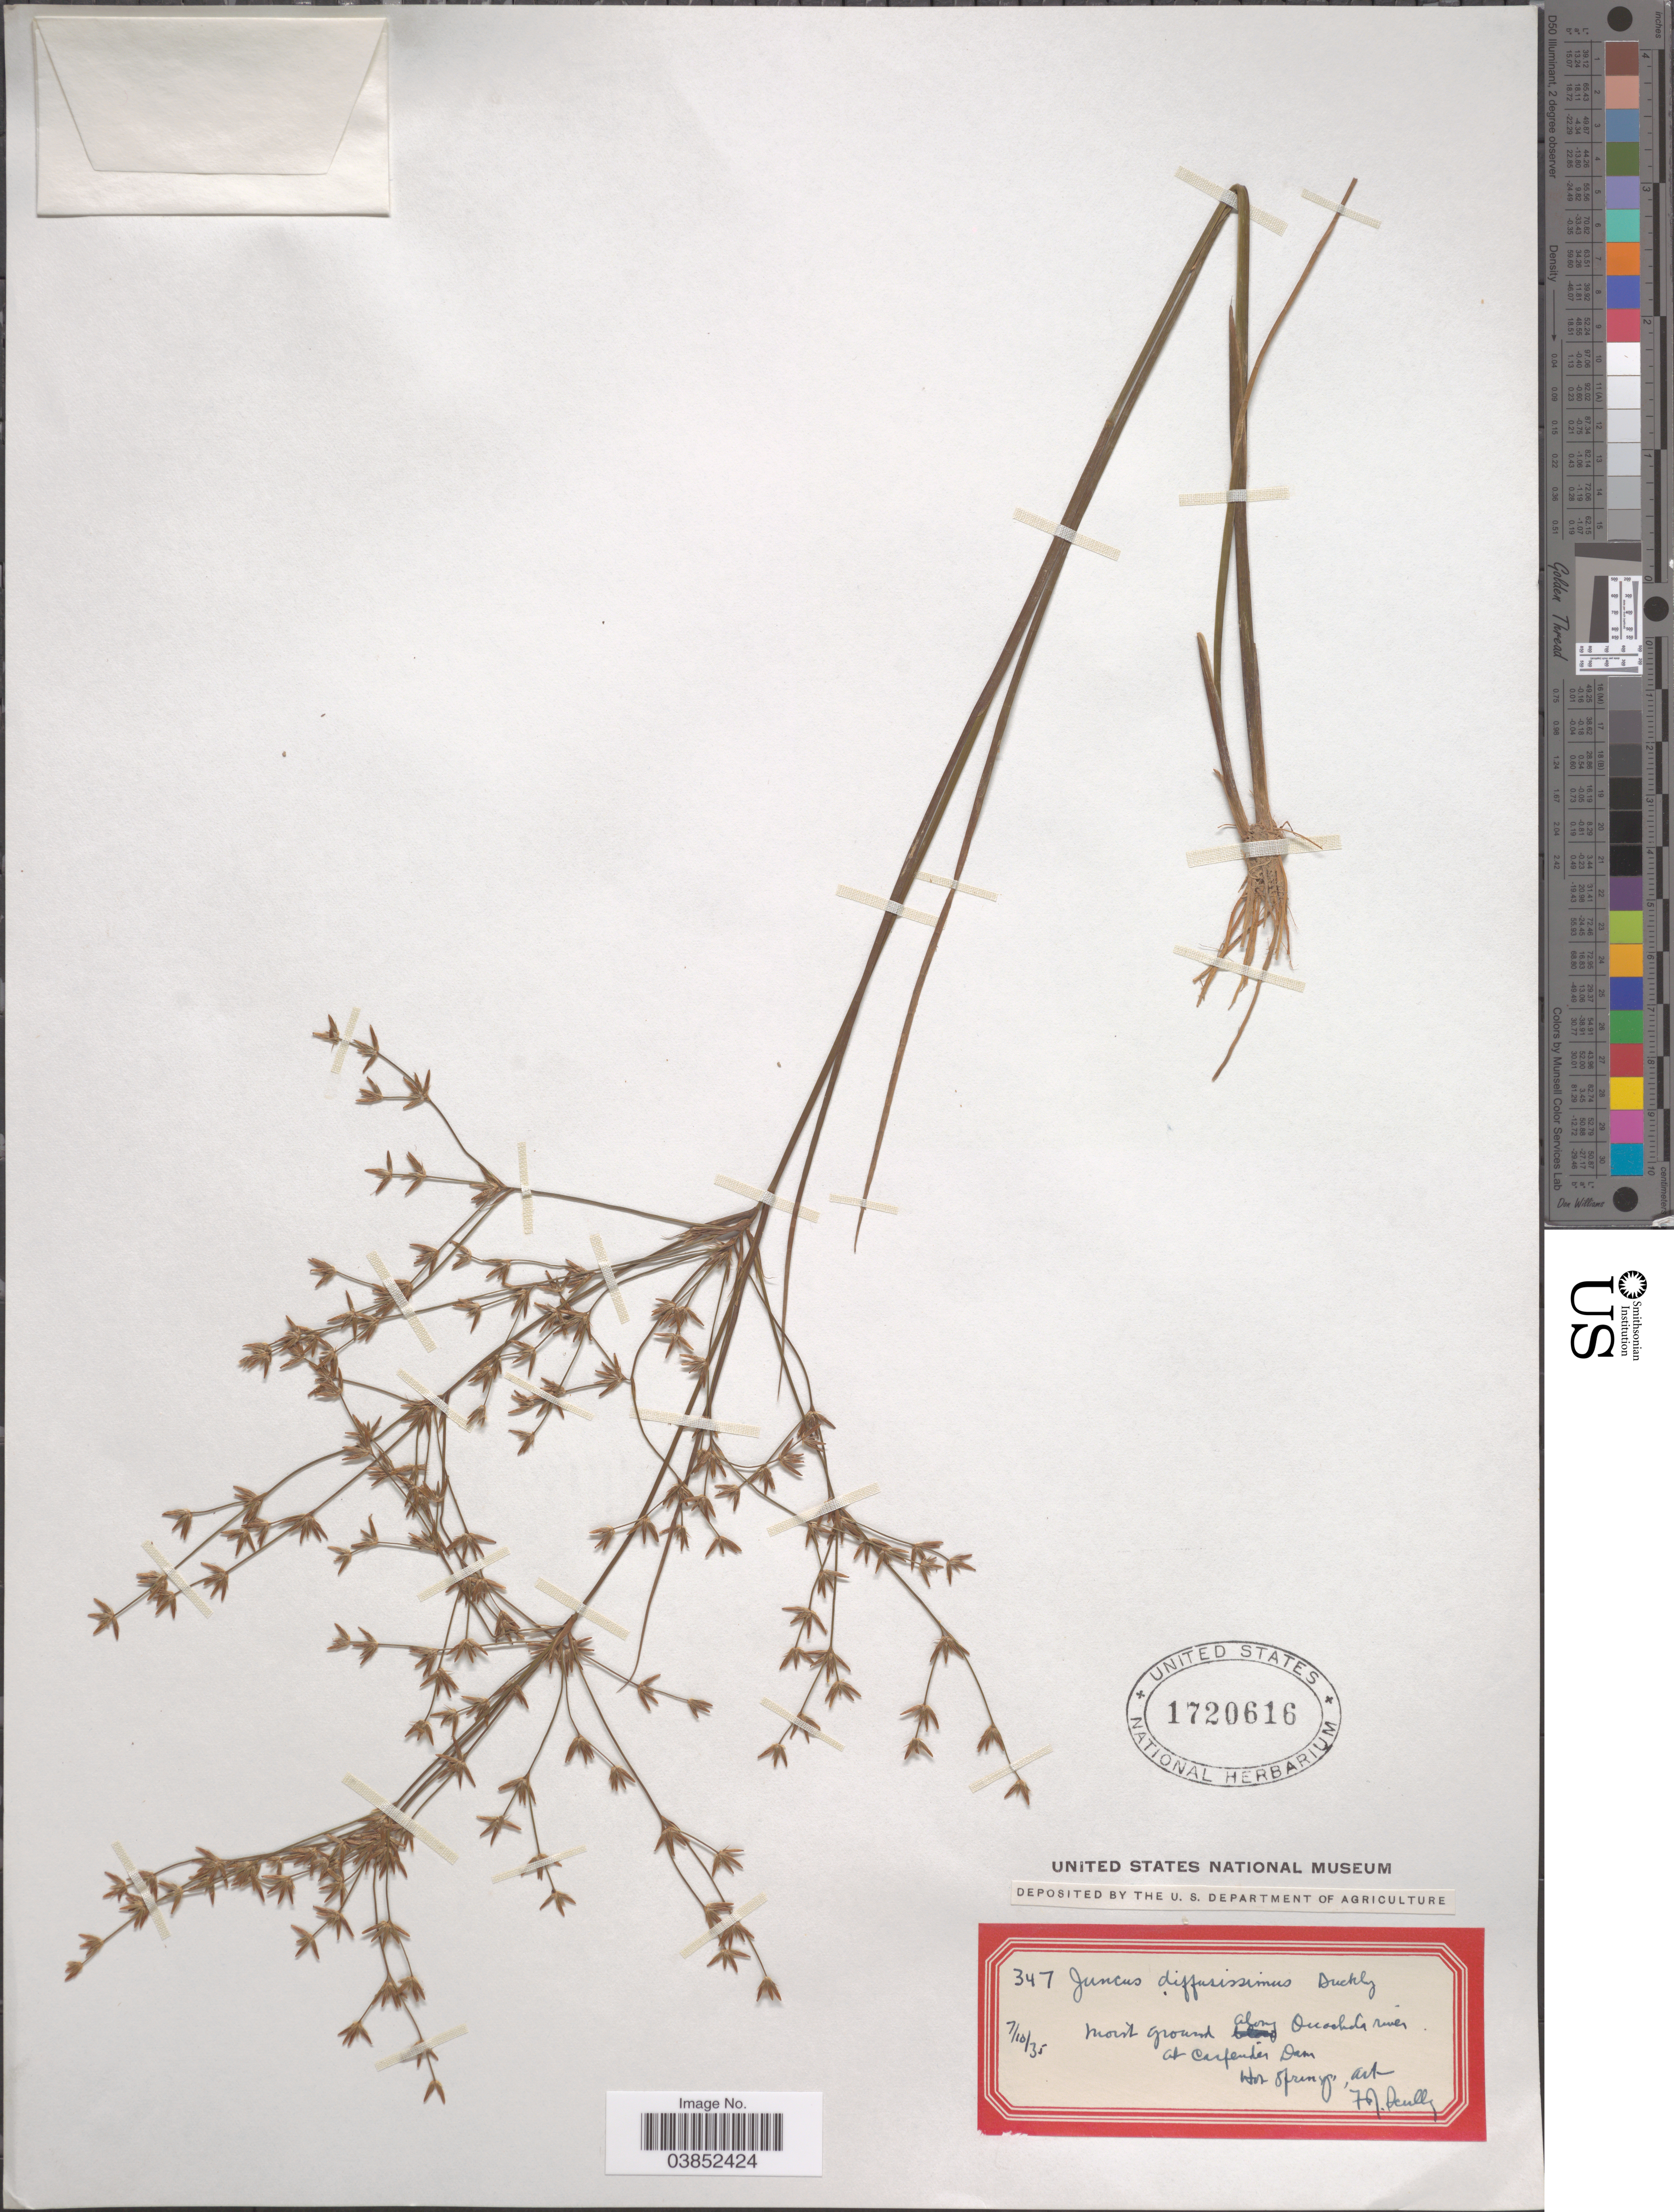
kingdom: Plantae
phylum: Tracheophyta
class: Liliopsida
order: Poales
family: Juncaceae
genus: Juncus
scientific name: Juncus diffusissimus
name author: Buckley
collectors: F. Scully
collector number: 347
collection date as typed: Transcribed d/m/y: 10/7/35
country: United States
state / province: Arkansas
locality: Along Ouachita river at Carpenter Dam. Hot Springs.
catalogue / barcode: US 1720616